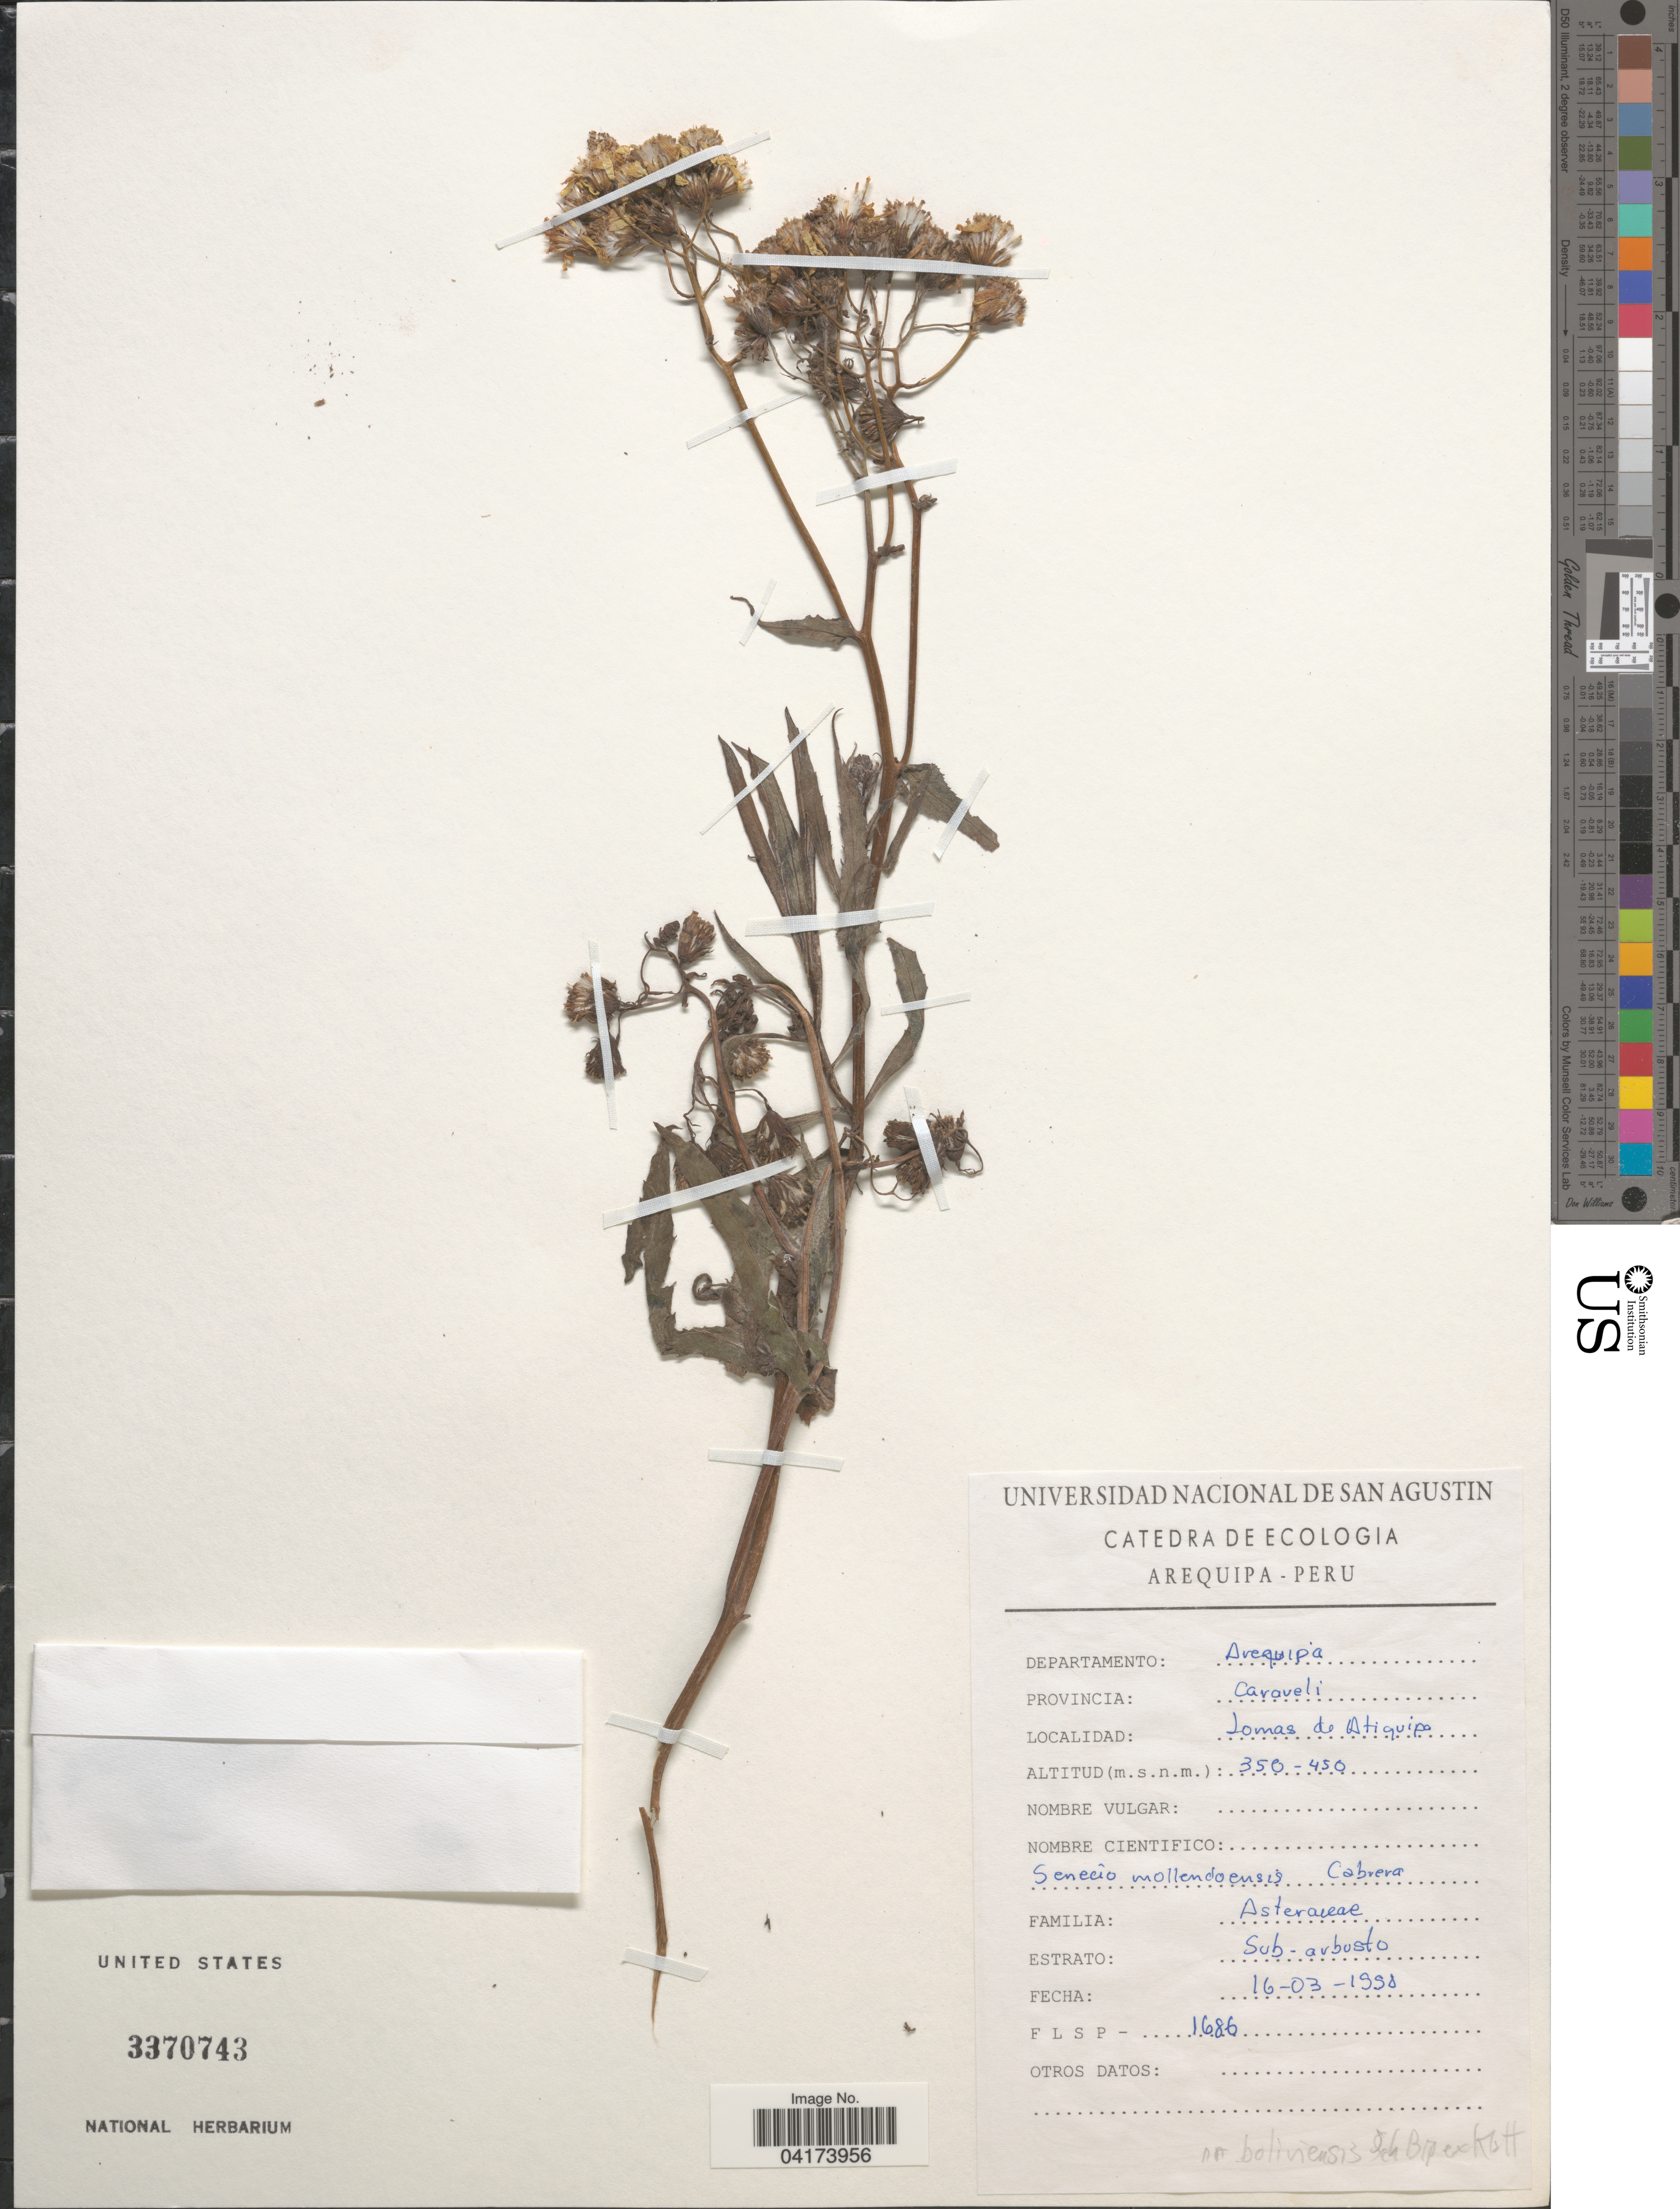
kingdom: Plantae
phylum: Tracheophyta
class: Magnoliopsida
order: Asterales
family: Asteraceae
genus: Senecio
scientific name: Senecio mollendoensis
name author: Cabrera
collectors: F. L. S. P.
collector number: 1686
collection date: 1958-03-16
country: Peru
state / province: Arequipa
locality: Departamento: Arequipa. Provincia: Caraveli. Lomas de Atiquipa.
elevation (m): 350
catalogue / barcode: US 3370743